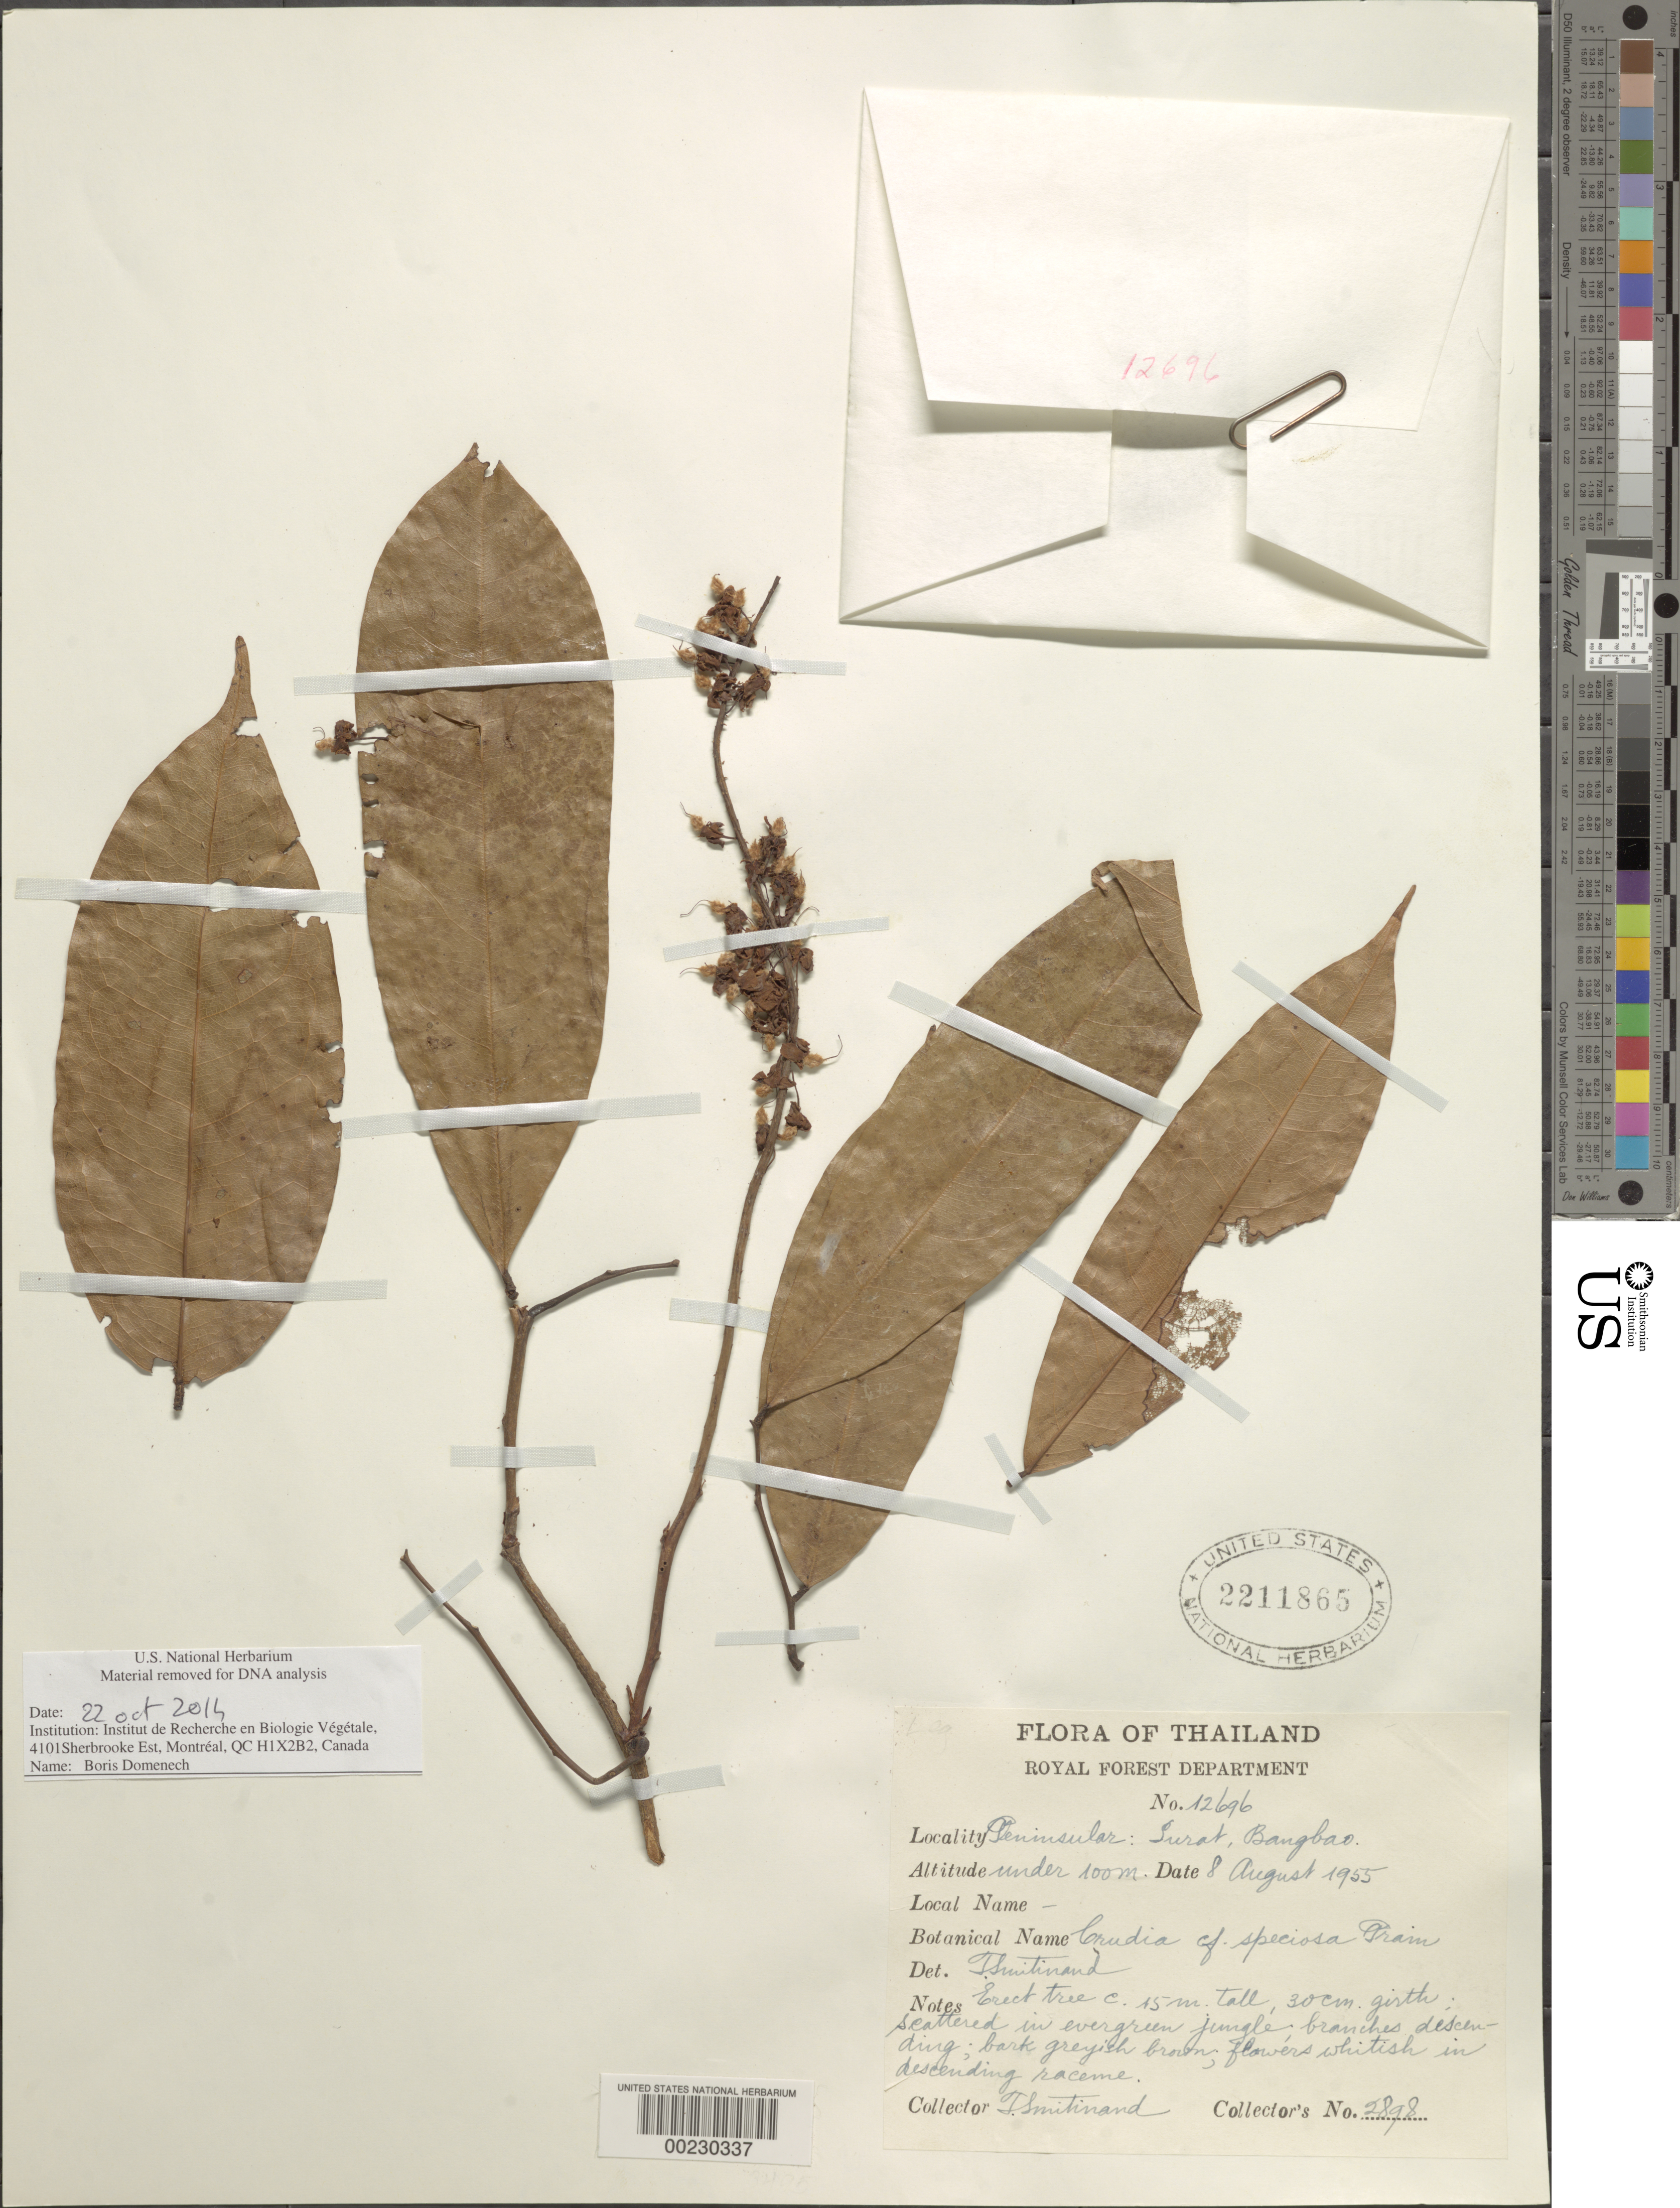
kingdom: Plantae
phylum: Tracheophyta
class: Magnoliopsida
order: Fabales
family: Fabaceae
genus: Crudia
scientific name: Crudia speciosa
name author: Prain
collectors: T. Smitinand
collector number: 2898 / 12696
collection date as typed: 08 Aug 1955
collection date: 1955-08-08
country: Thailand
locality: Peninsular: jurat, bangbao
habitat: Evergreen jungle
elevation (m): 152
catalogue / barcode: US 2211865